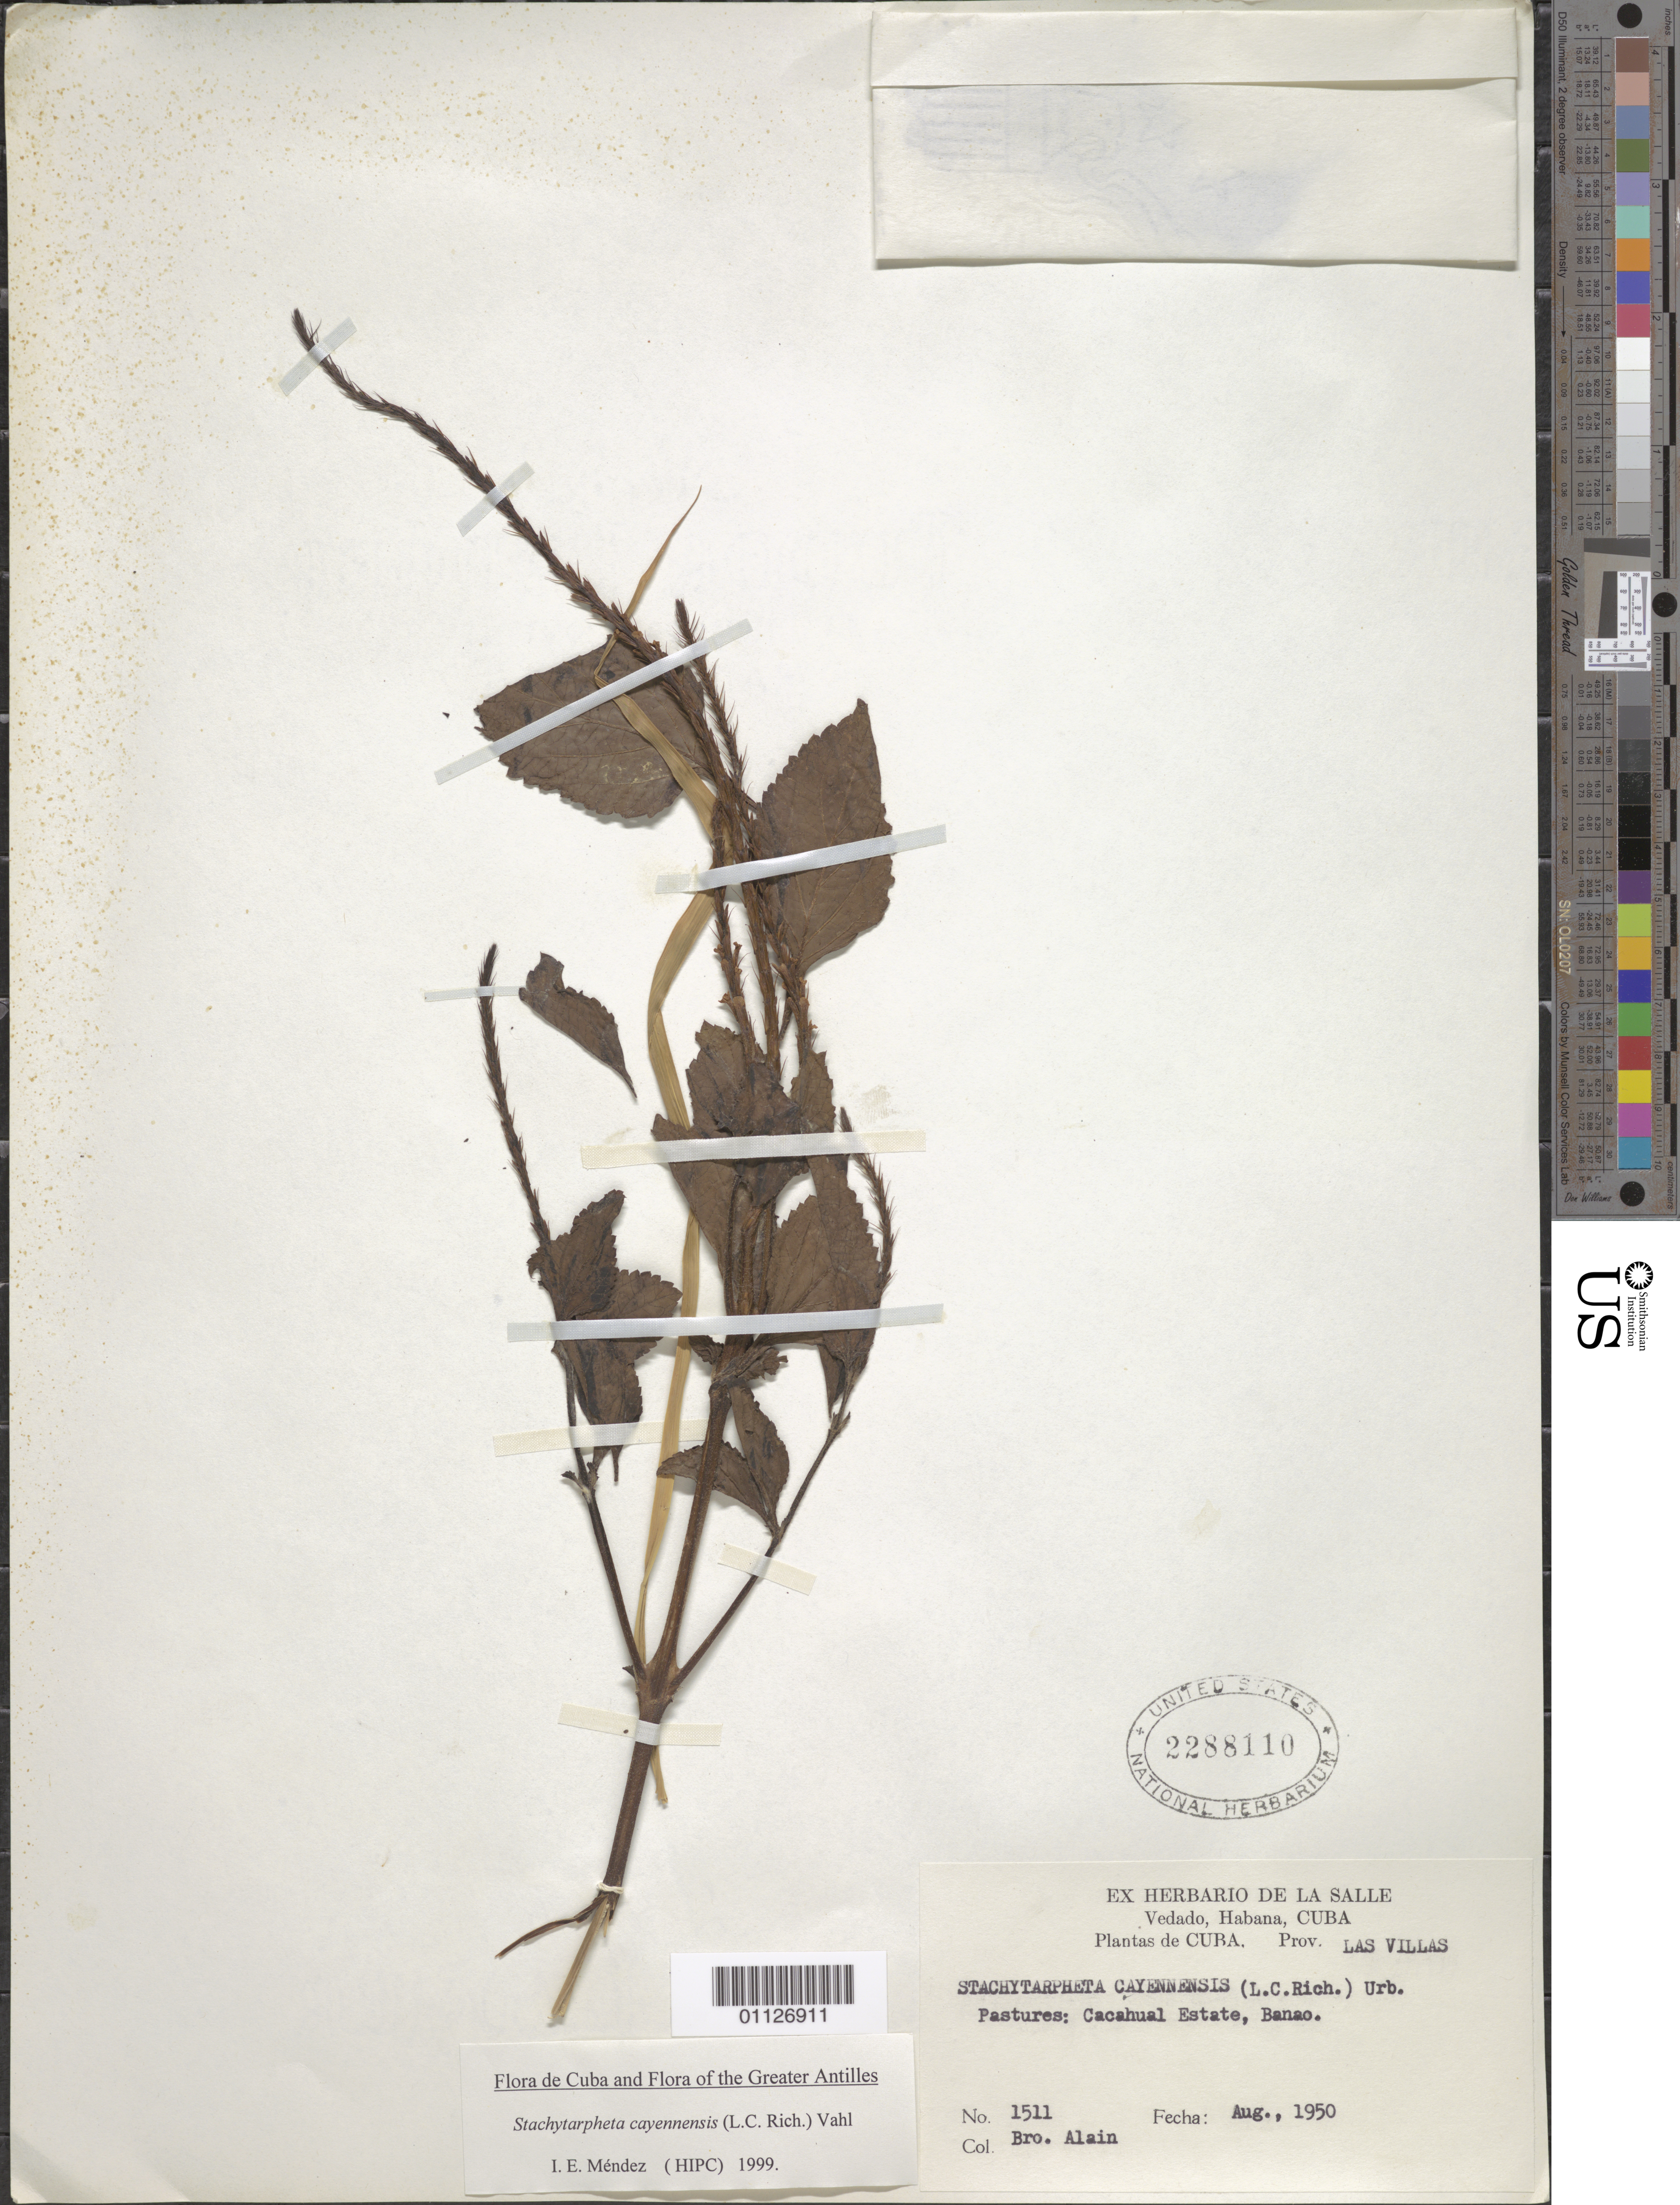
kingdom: Plantae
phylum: Tracheophyta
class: Magnoliopsida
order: Lamiales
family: Verbenaceae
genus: Stachytarpheta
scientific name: Stachytarpheta cayennensis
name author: (Rich.) Vahl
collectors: A. H. Liogier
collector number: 1511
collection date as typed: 01 Aug 1950 to 31 Aug 1950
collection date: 1950-08-01/1950-08-31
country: Cuba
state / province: Sancti Spiritus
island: Cuba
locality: Pastures: Cacahual Estate, Banao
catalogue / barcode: US 2288110